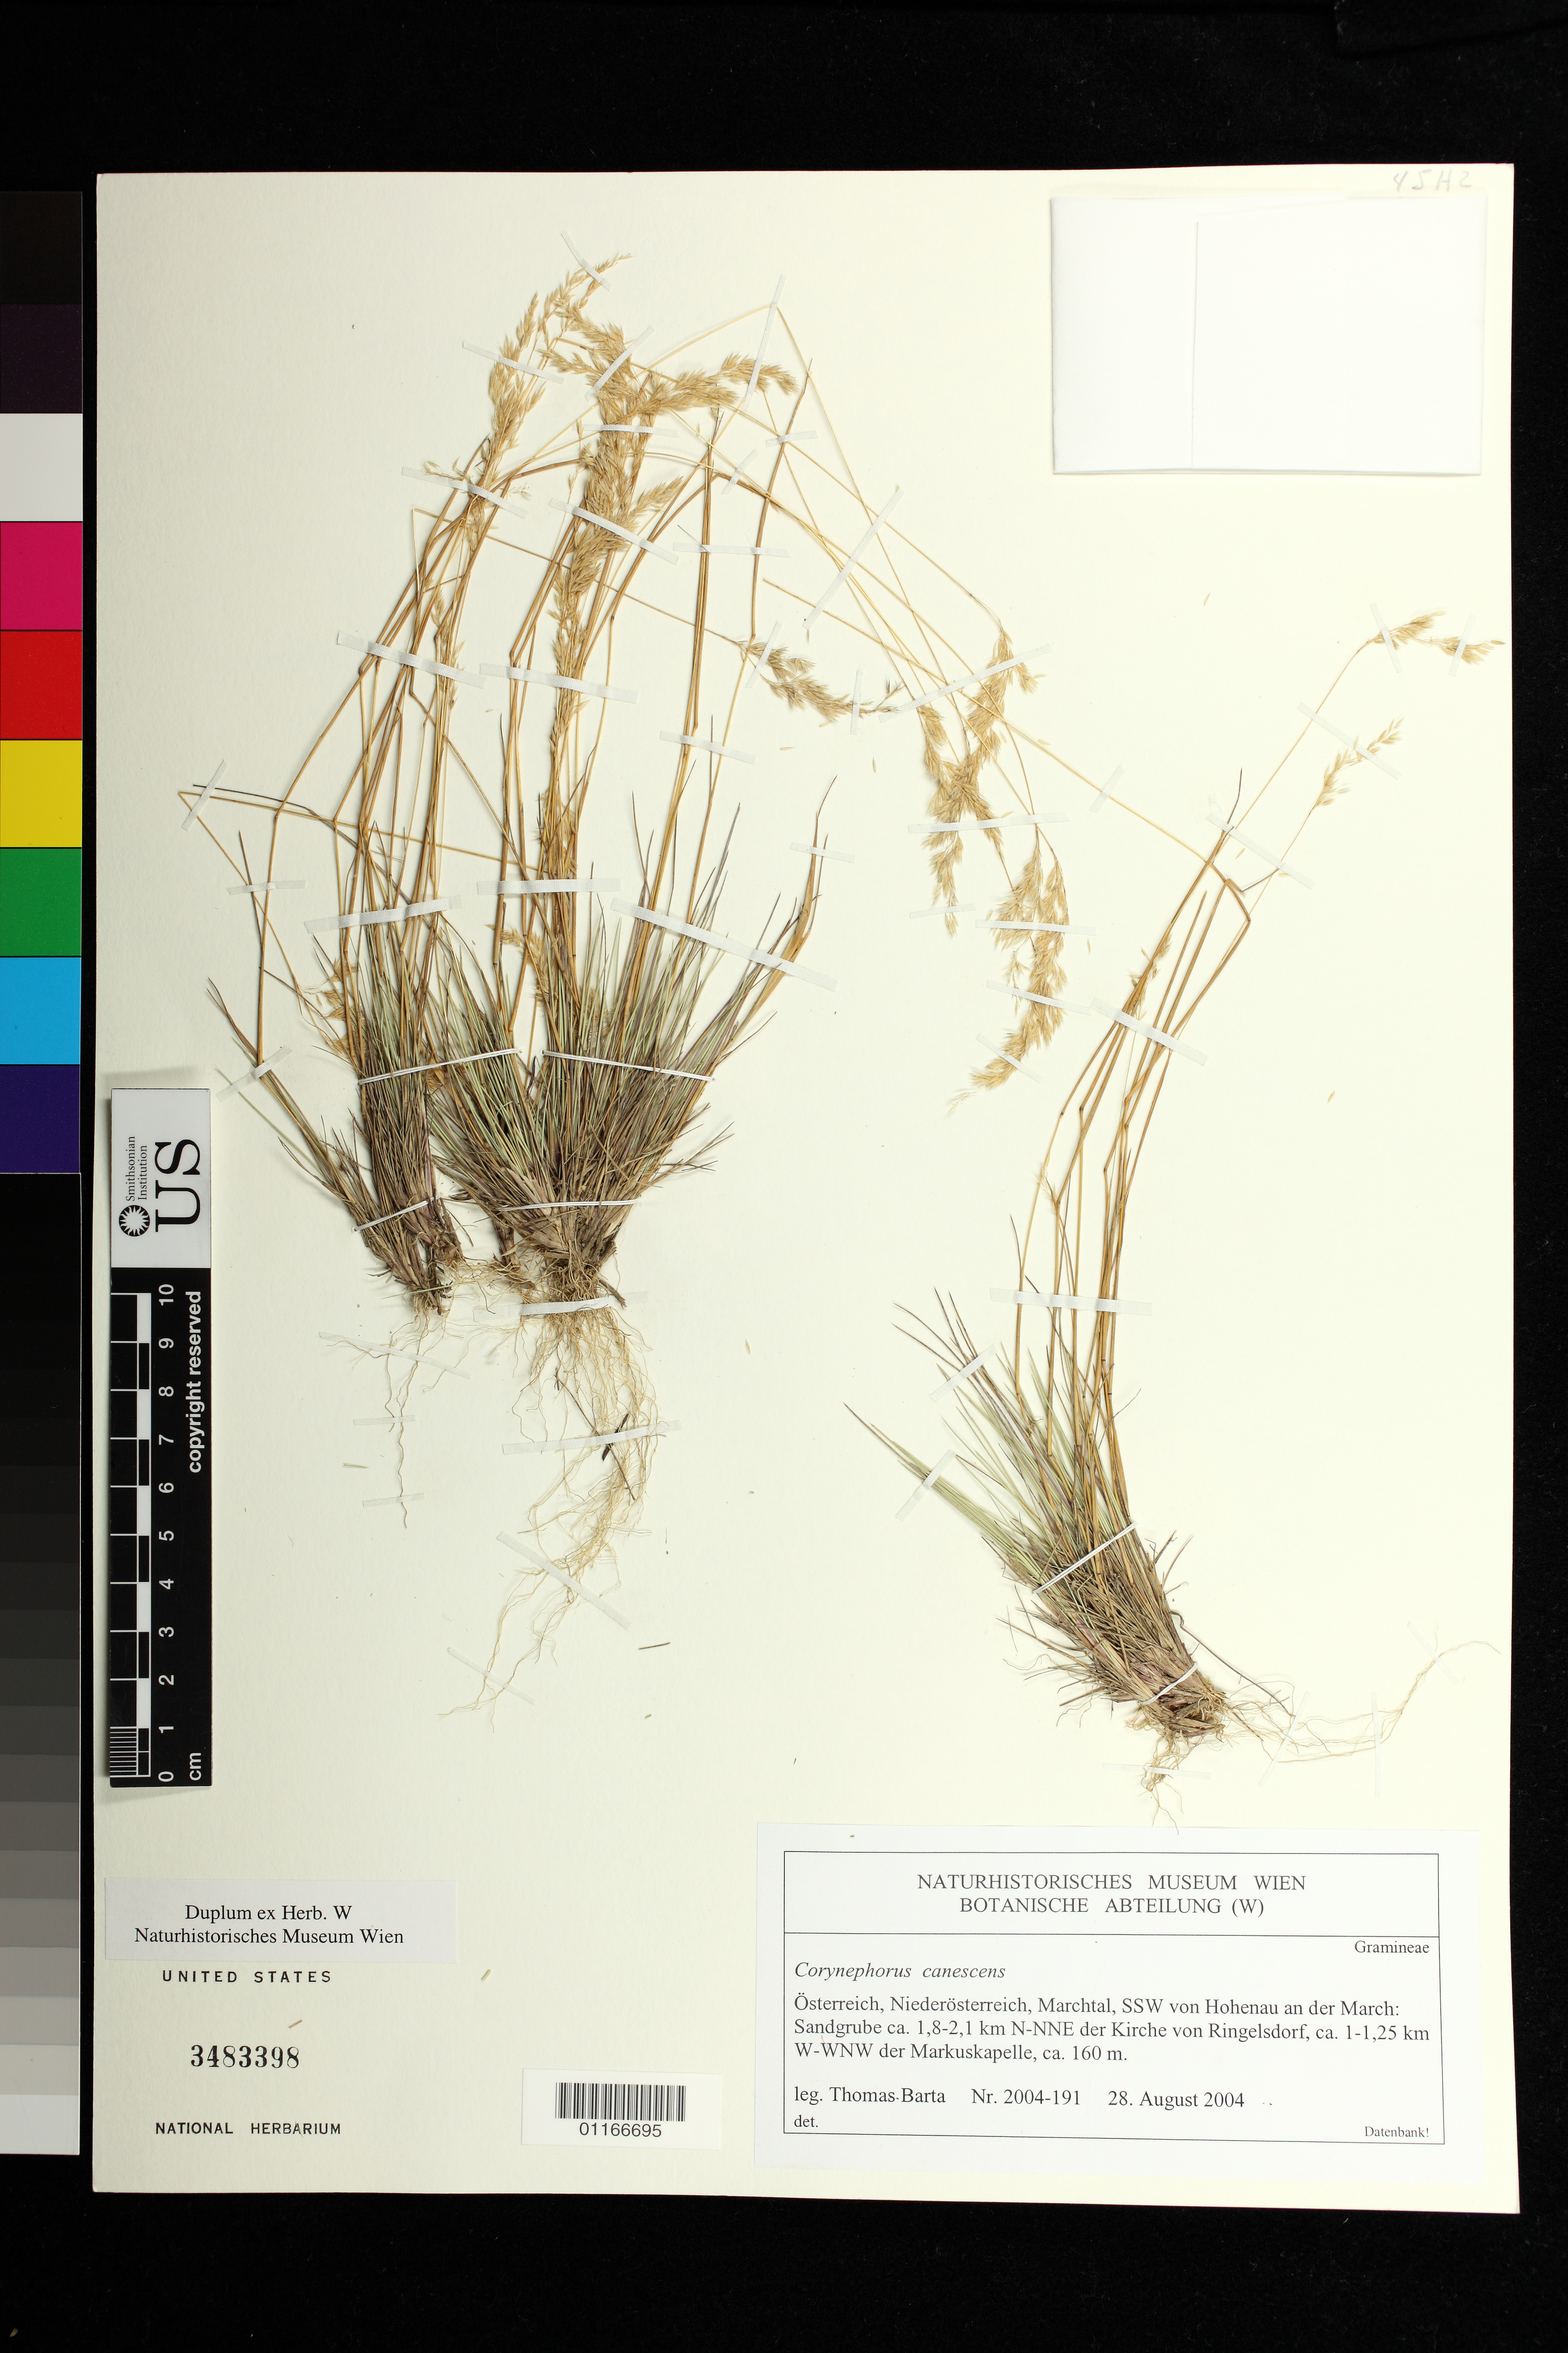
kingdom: Plantae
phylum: Tracheophyta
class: Liliopsida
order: Poales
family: Poaceae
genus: Corynephorus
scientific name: Corynephorus canescens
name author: (L, MEL) P. Beauv.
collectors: T. Barta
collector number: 2004-191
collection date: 2004-08-28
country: Austria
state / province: Niederosterreich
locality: SSW of Nohenau an der March, 1km N-NNE of Church of Ringelsdorf, 25 km W-WNW of Marc Chapel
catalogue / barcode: US 3483398